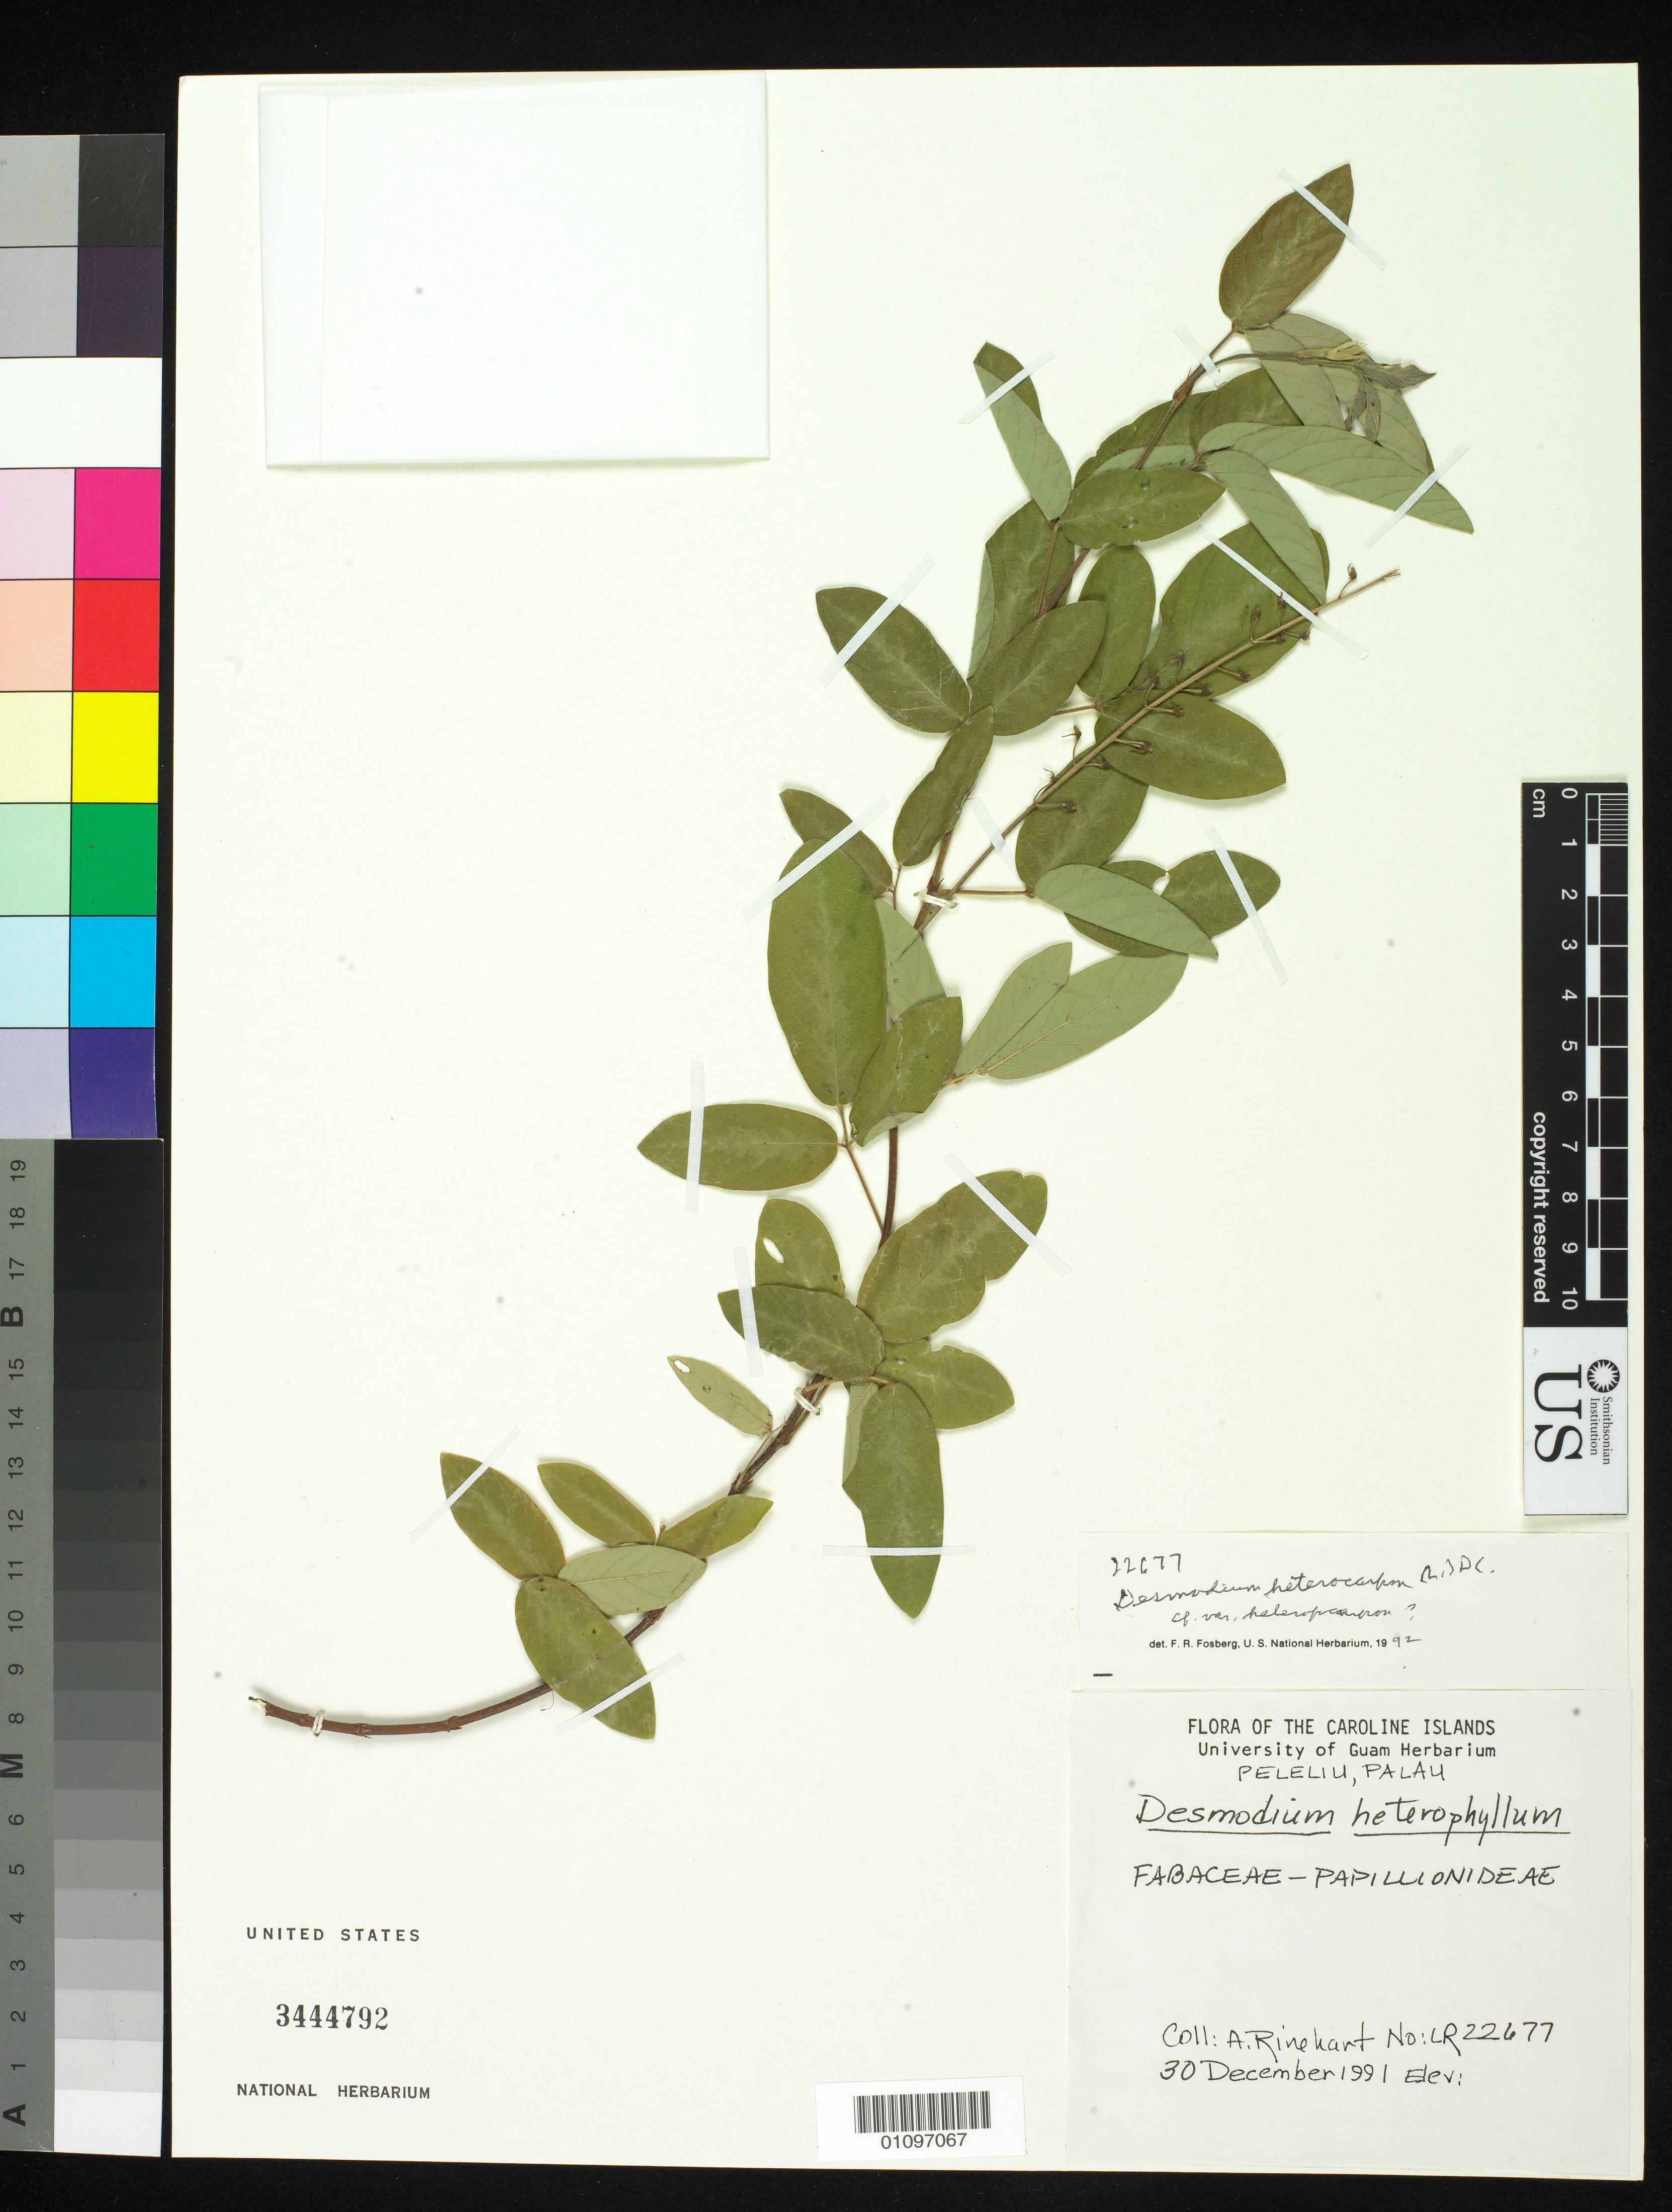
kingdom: Plantae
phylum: Tracheophyta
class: Magnoliopsida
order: Fabales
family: Fabaceae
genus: Desmodium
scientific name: Desmodium incanum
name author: (Sw.) DC.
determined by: Strong, Mark T., (BOT), Smithsonian Institution - National Museum of Natural History (UNITED STATES)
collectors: L. Raulerson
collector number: LR22677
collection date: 1991-12-30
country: Palau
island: Peleliu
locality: Peleliu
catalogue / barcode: US 3444792